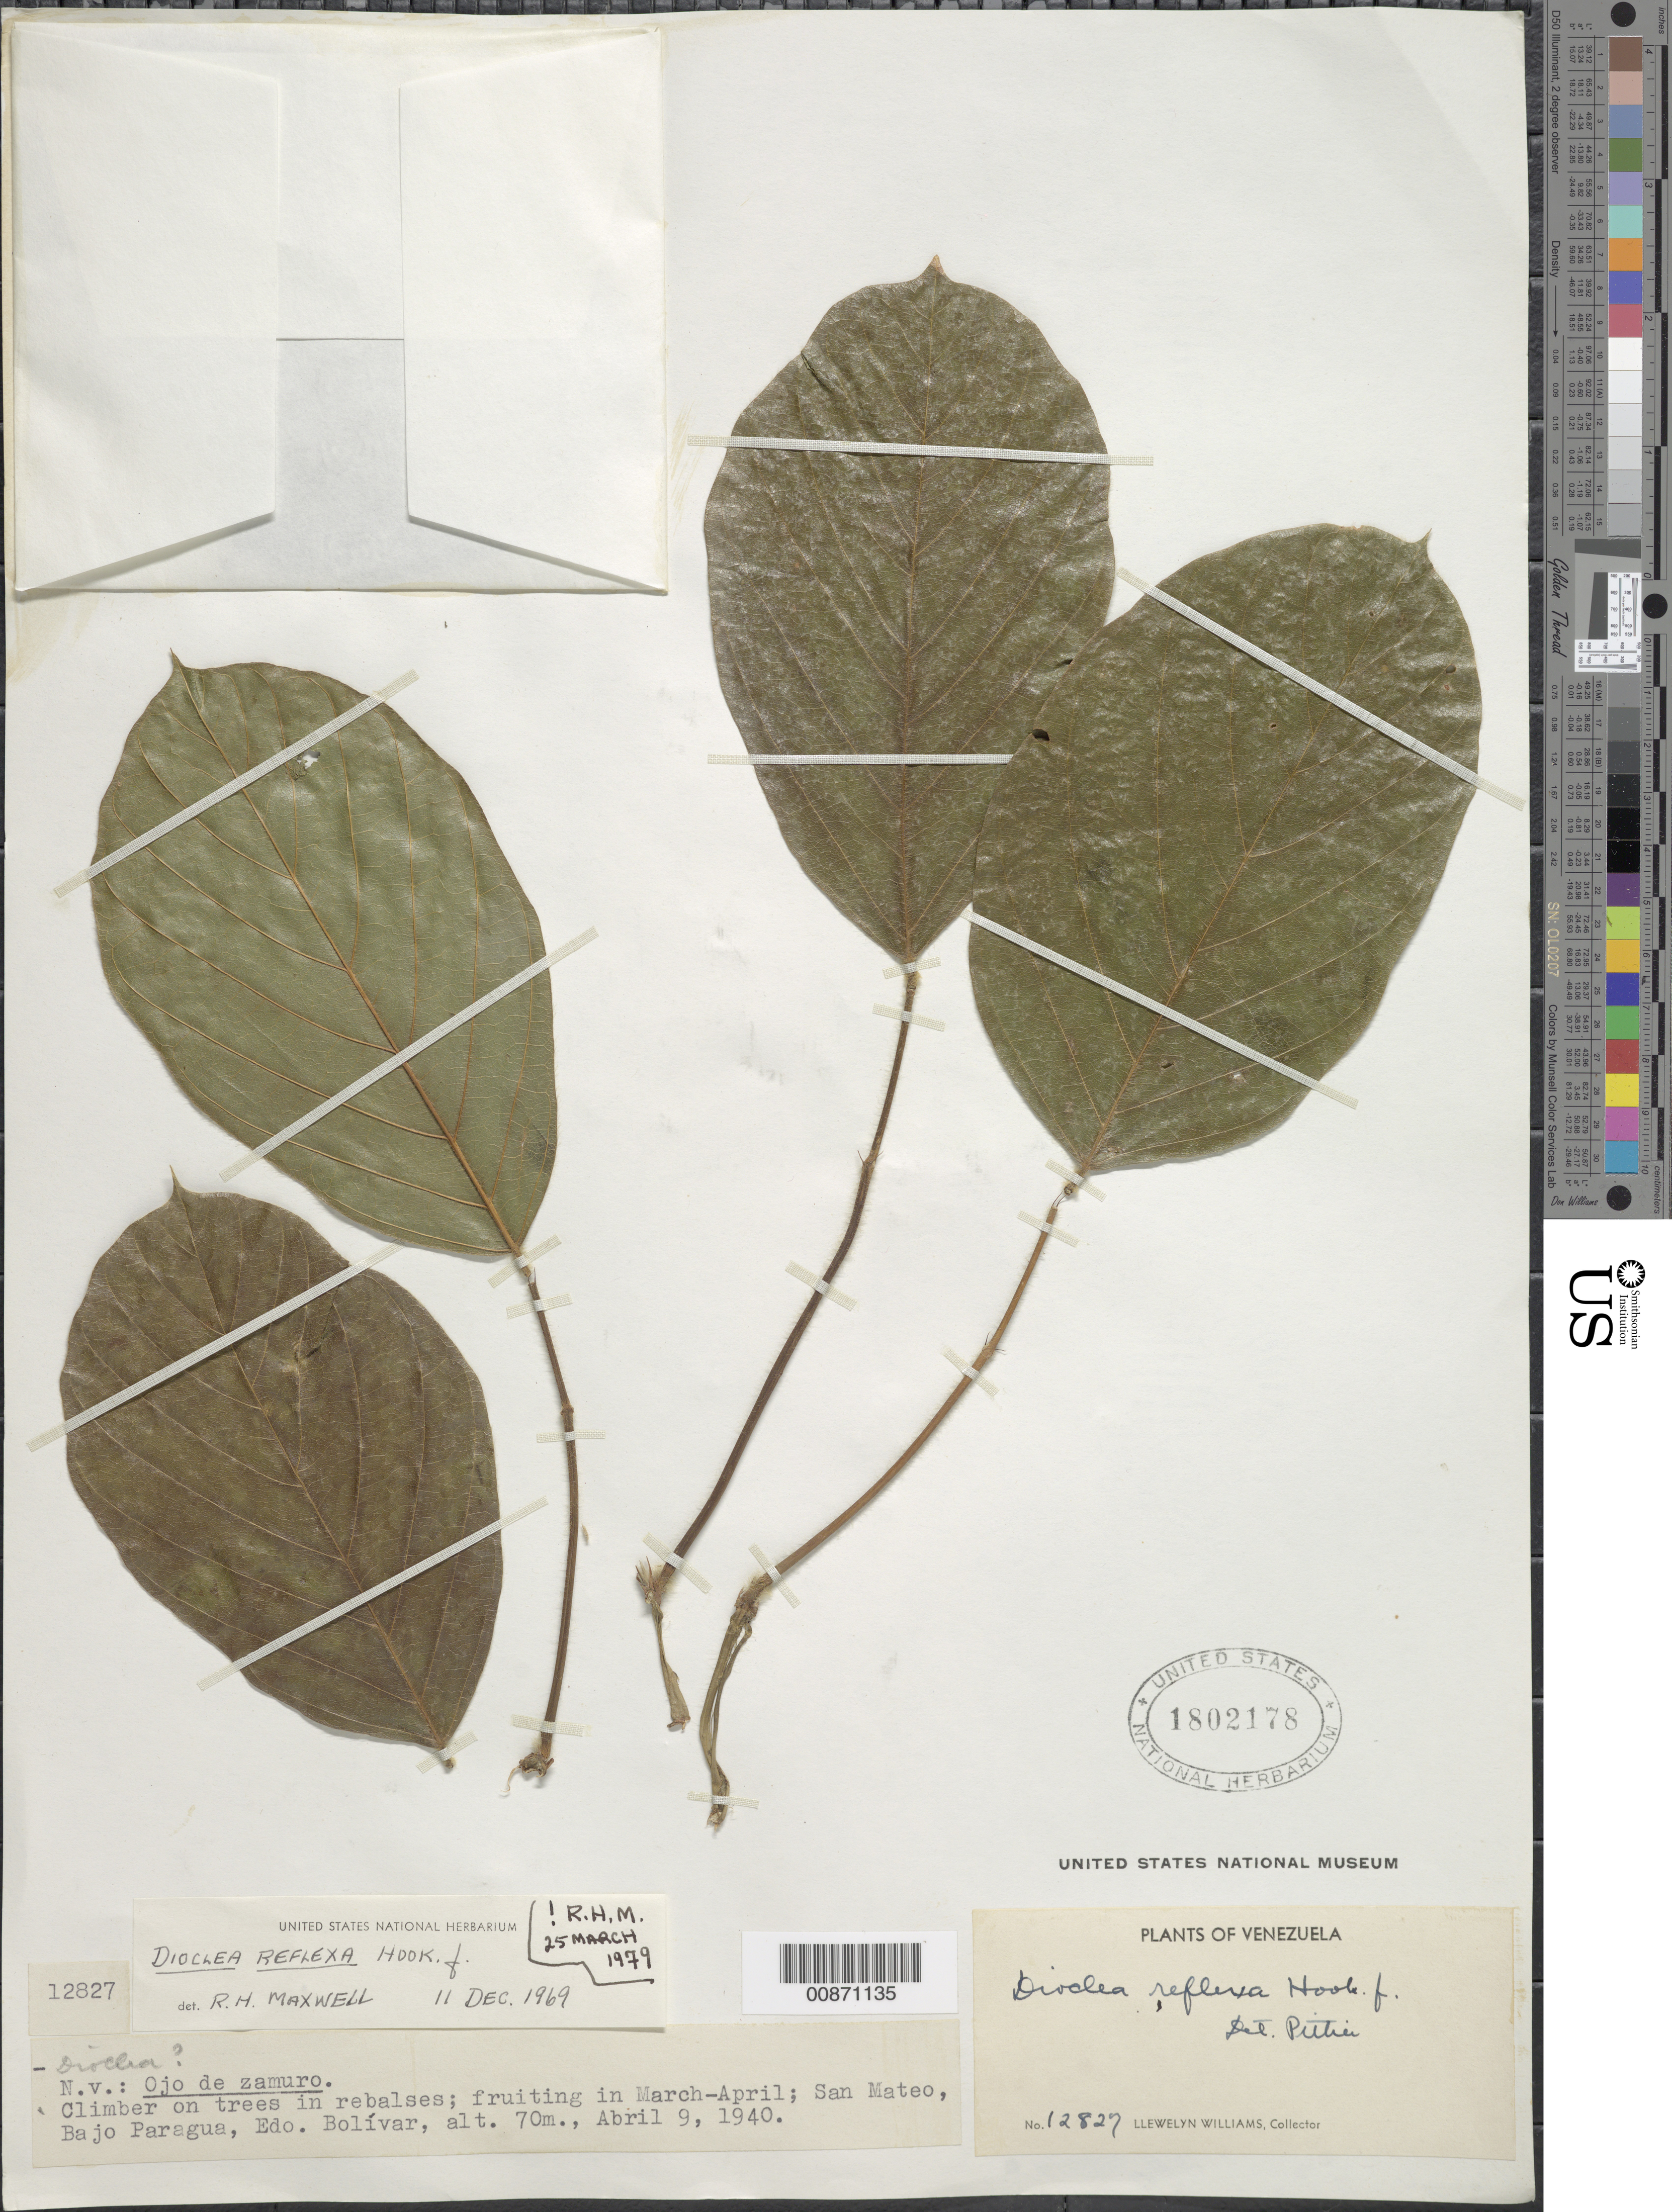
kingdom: Plantae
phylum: Tracheophyta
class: Magnoliopsida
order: Fabales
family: Fabaceae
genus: Macropsychanthus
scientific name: Macropsychanthus comosus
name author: (G. Mey.) L.P. Queiroz & Snak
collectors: Ll. Williams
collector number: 12827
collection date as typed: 9-Apr-40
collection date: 1940-04-09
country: Venezuela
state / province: Bolívar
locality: San Mateo, Bajo Paragua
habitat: Rebalses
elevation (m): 70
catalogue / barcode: US 1802178